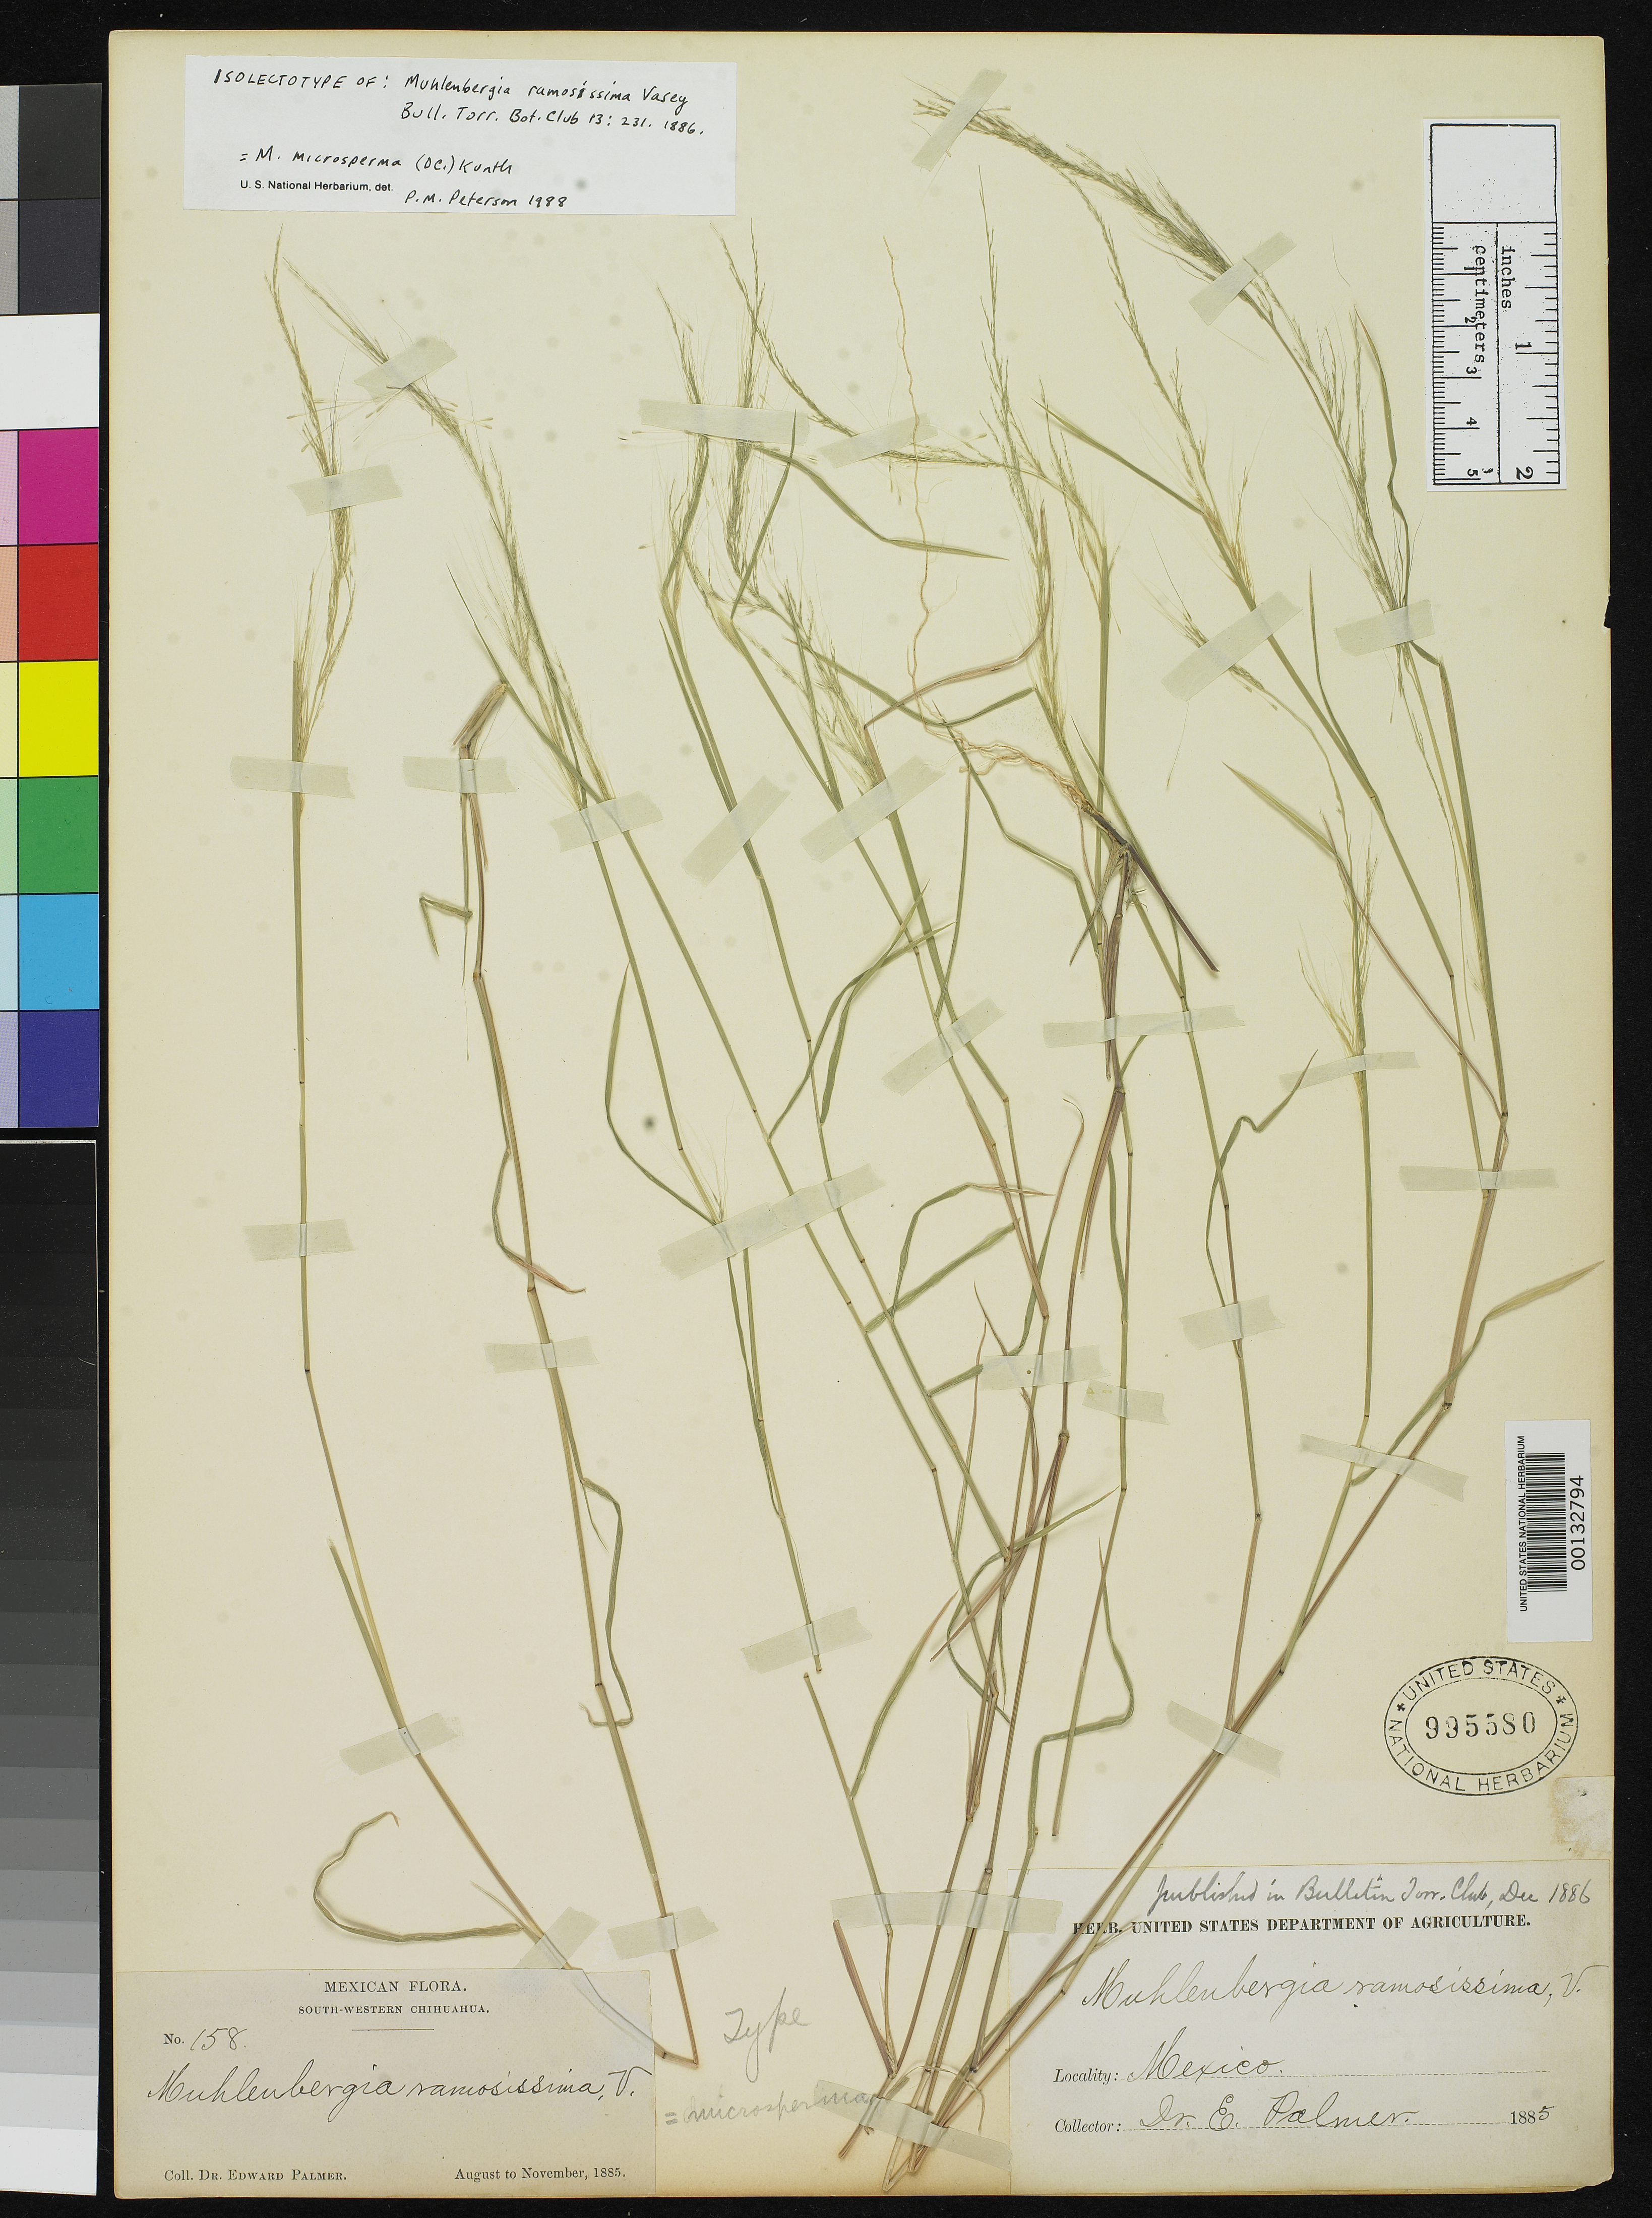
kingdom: Plantae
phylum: Tracheophyta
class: Liliopsida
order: Poales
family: Poaceae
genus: Muhlenbergia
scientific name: Muhlenbergia ramosissima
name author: Vasey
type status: Isolectotype; Type Collection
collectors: E. Palmer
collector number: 158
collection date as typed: Aug 1885 to -- Nov 1885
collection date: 1885-08/1885-11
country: Mexico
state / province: Chihuahua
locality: Southwestern Chihuahua.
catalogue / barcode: US 995580